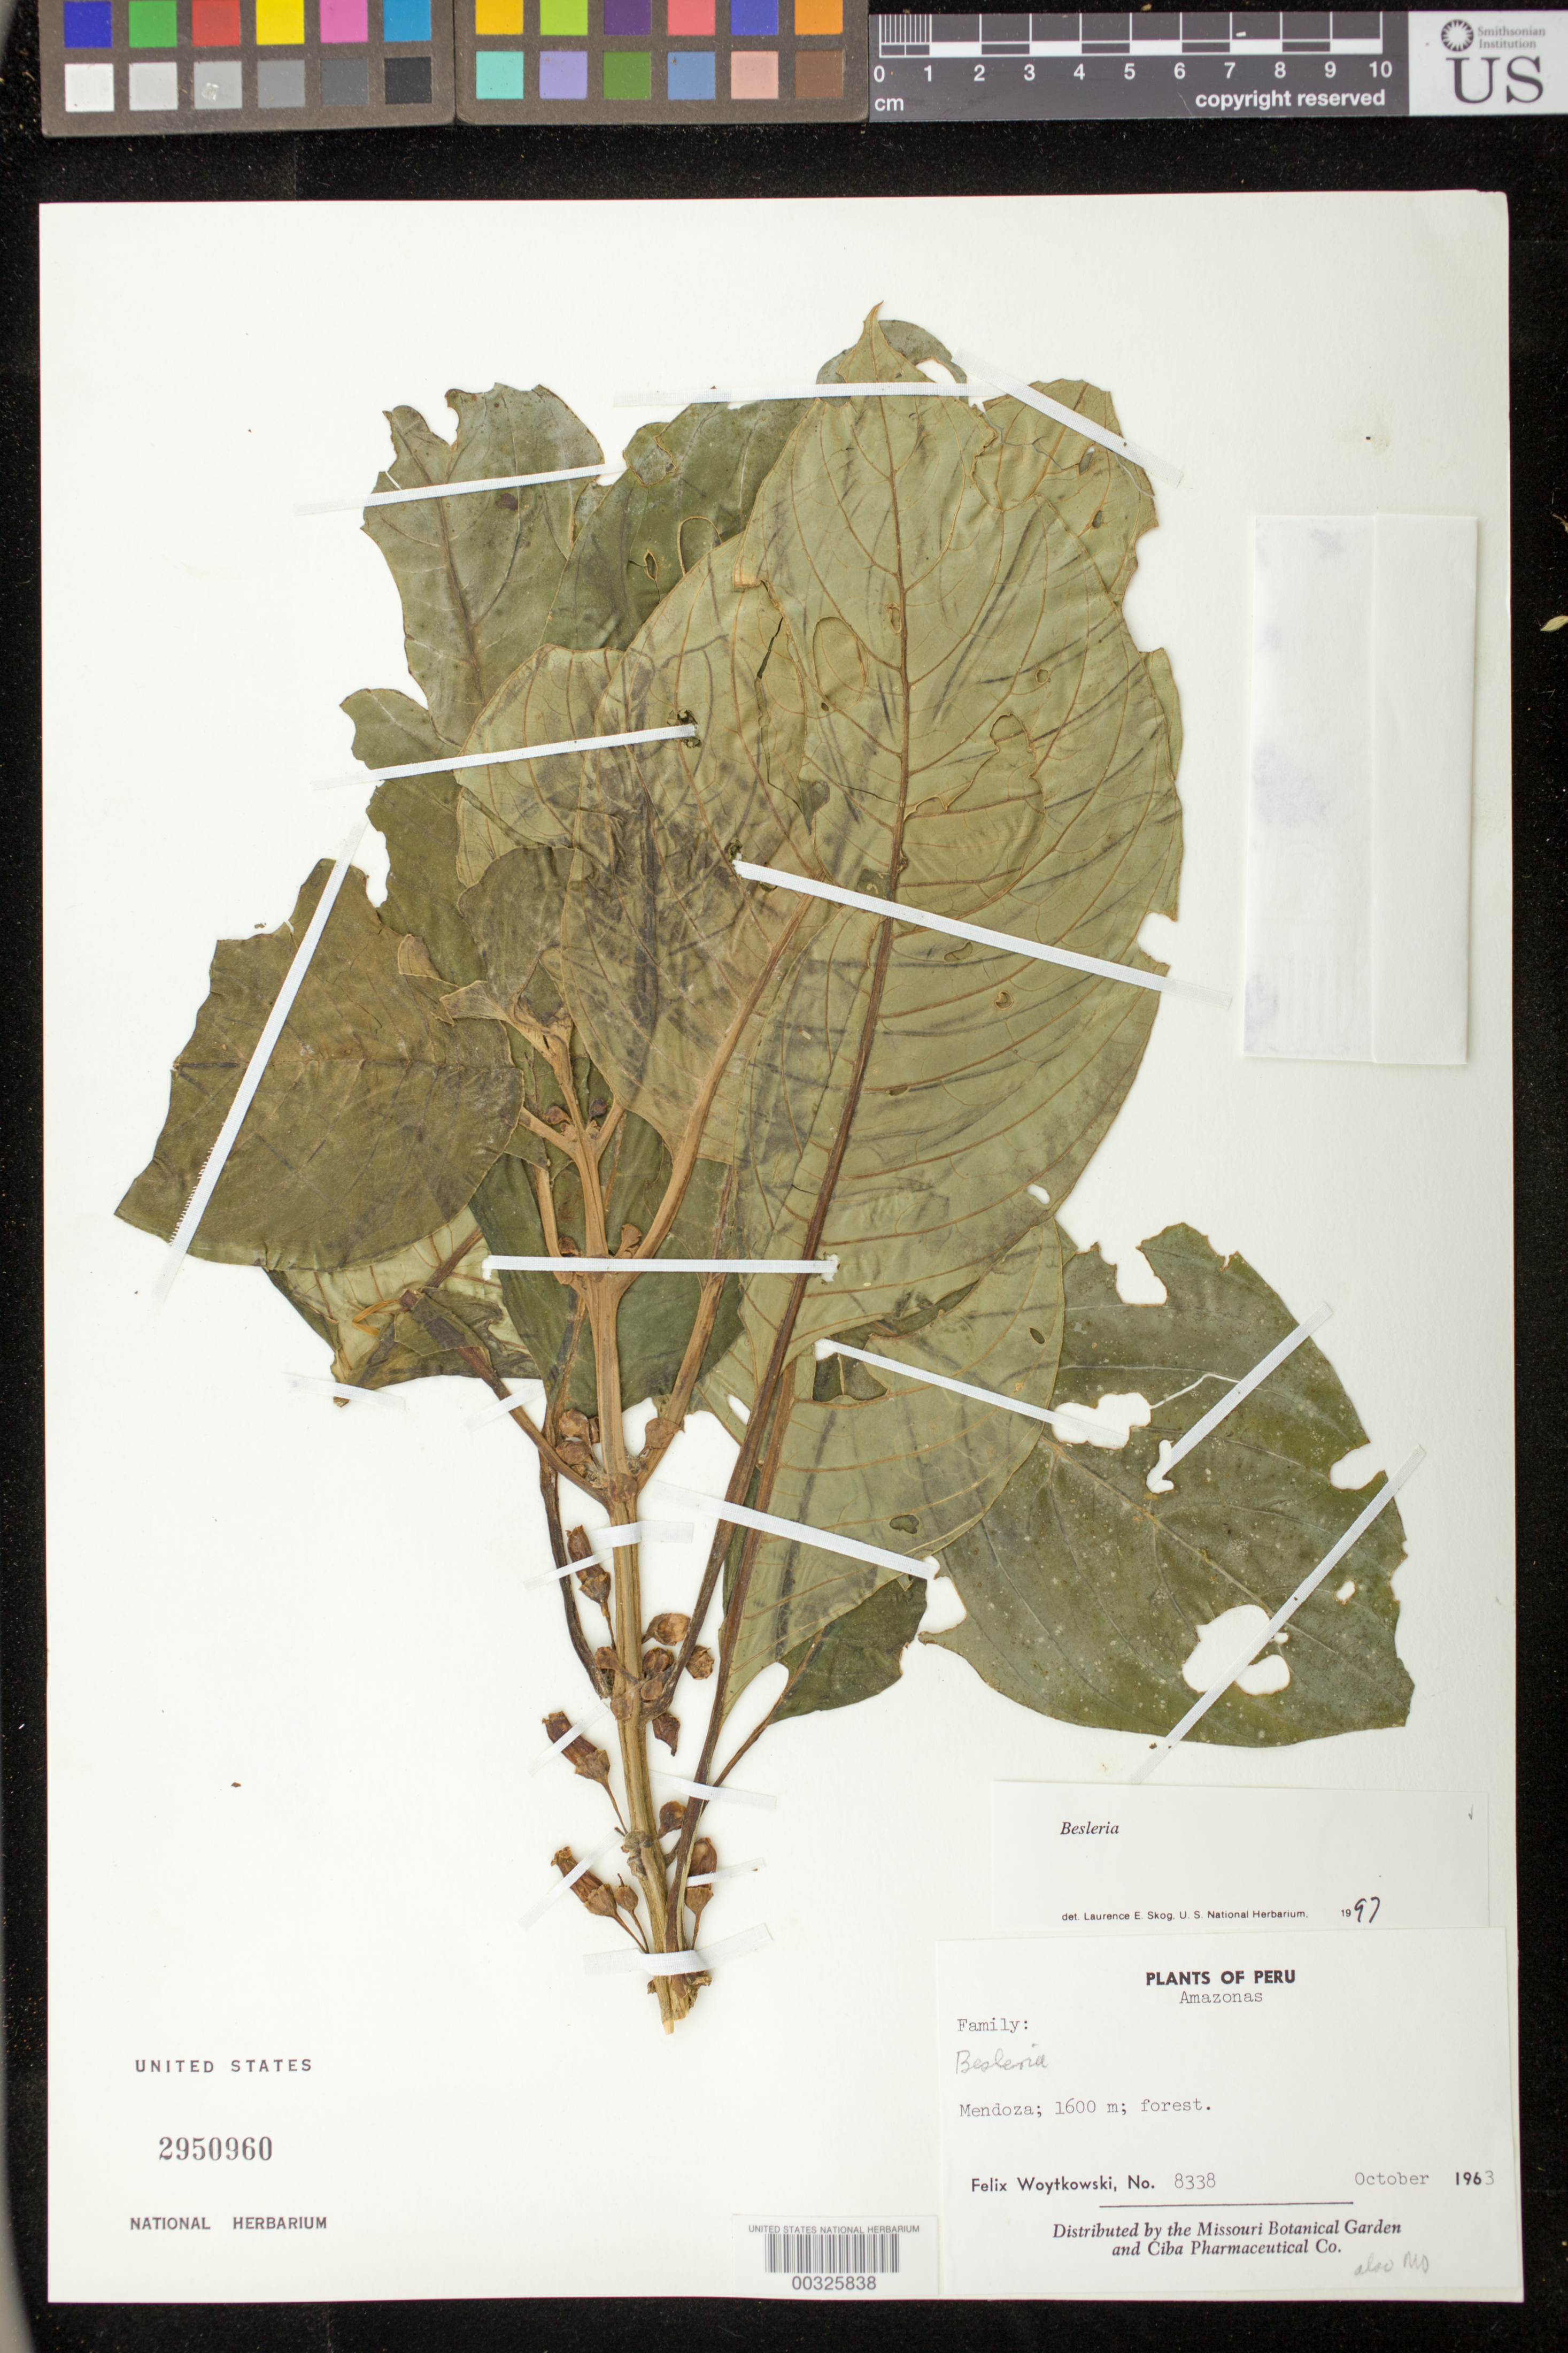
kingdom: Plantae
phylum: Tracheophyta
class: Magnoliopsida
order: Lamiales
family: Gesneriaceae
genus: Besleria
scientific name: Besleria sp.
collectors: F. Woytkowski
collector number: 8338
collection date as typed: Oct 1963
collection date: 1963-10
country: Peru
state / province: Amazonas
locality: Mendoza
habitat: Forest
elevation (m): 1600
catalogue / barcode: US 2950960